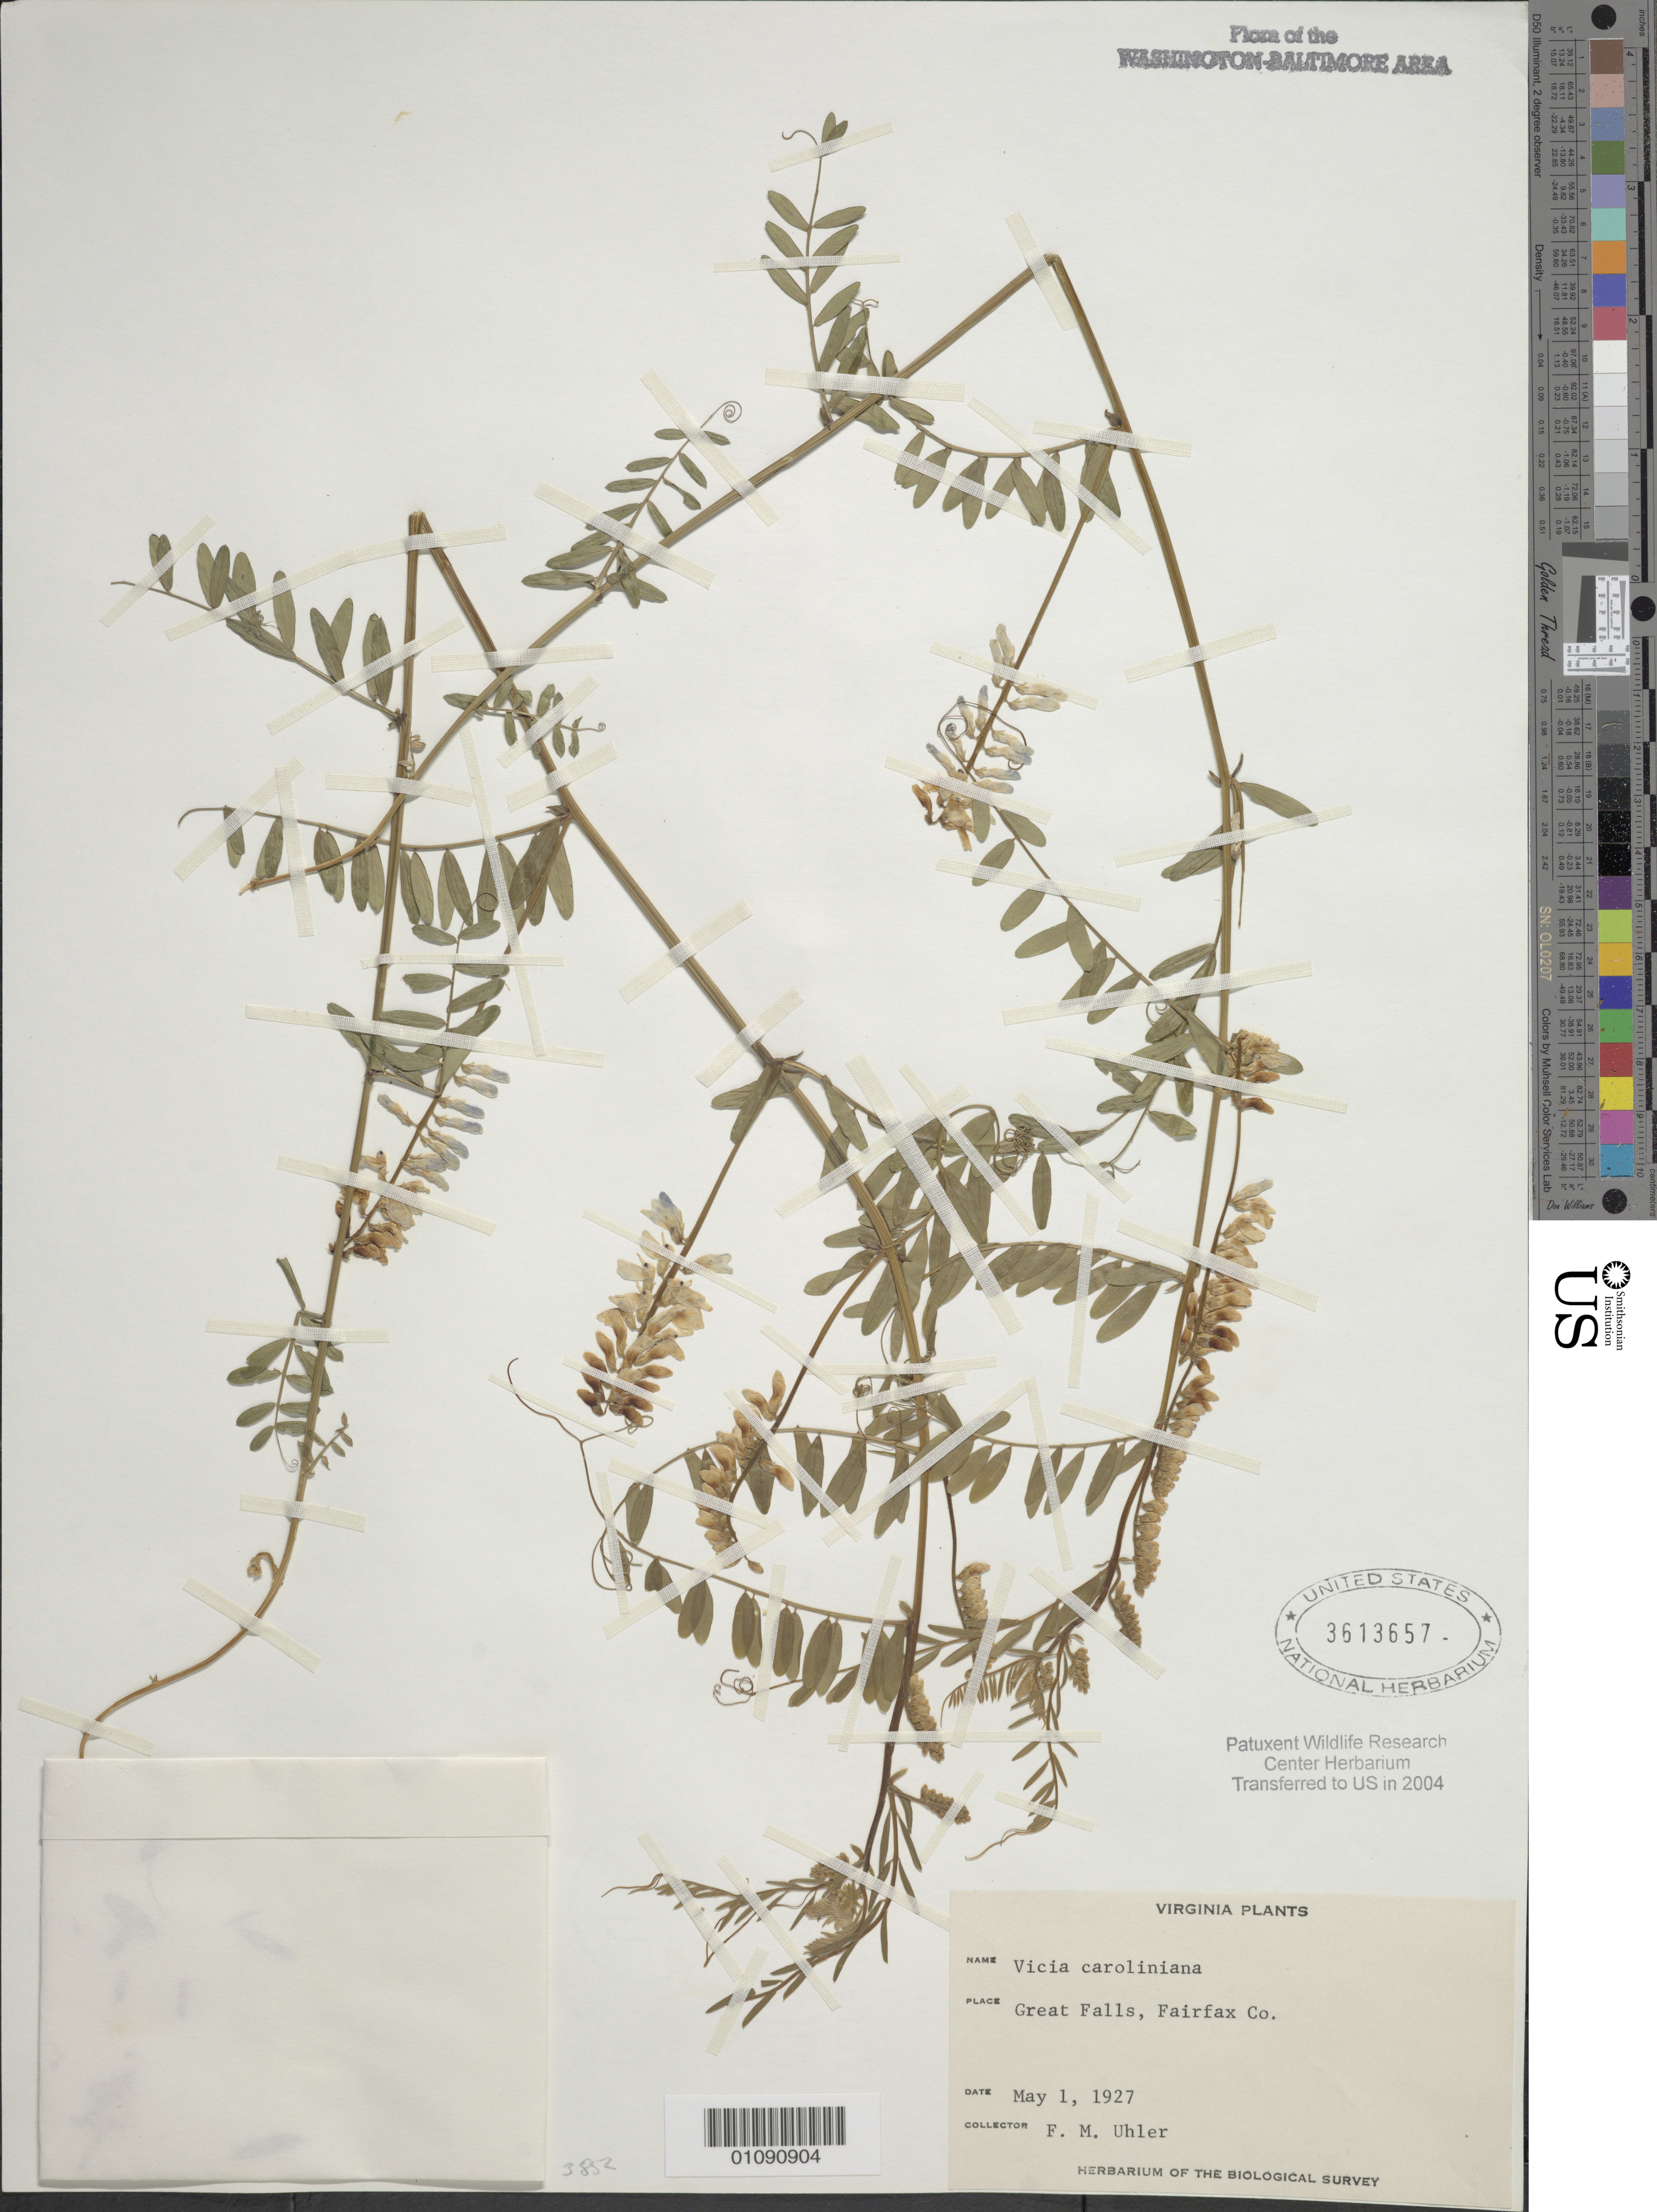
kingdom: Plantae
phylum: Tracheophyta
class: Magnoliopsida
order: Fabales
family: Fabaceae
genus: Vicia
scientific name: Vicia caroliniana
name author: Walter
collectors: F. M. Uhler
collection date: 1927-05-01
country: United States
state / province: Virginia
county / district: Fairfax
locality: Great Falls.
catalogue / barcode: US 3613657